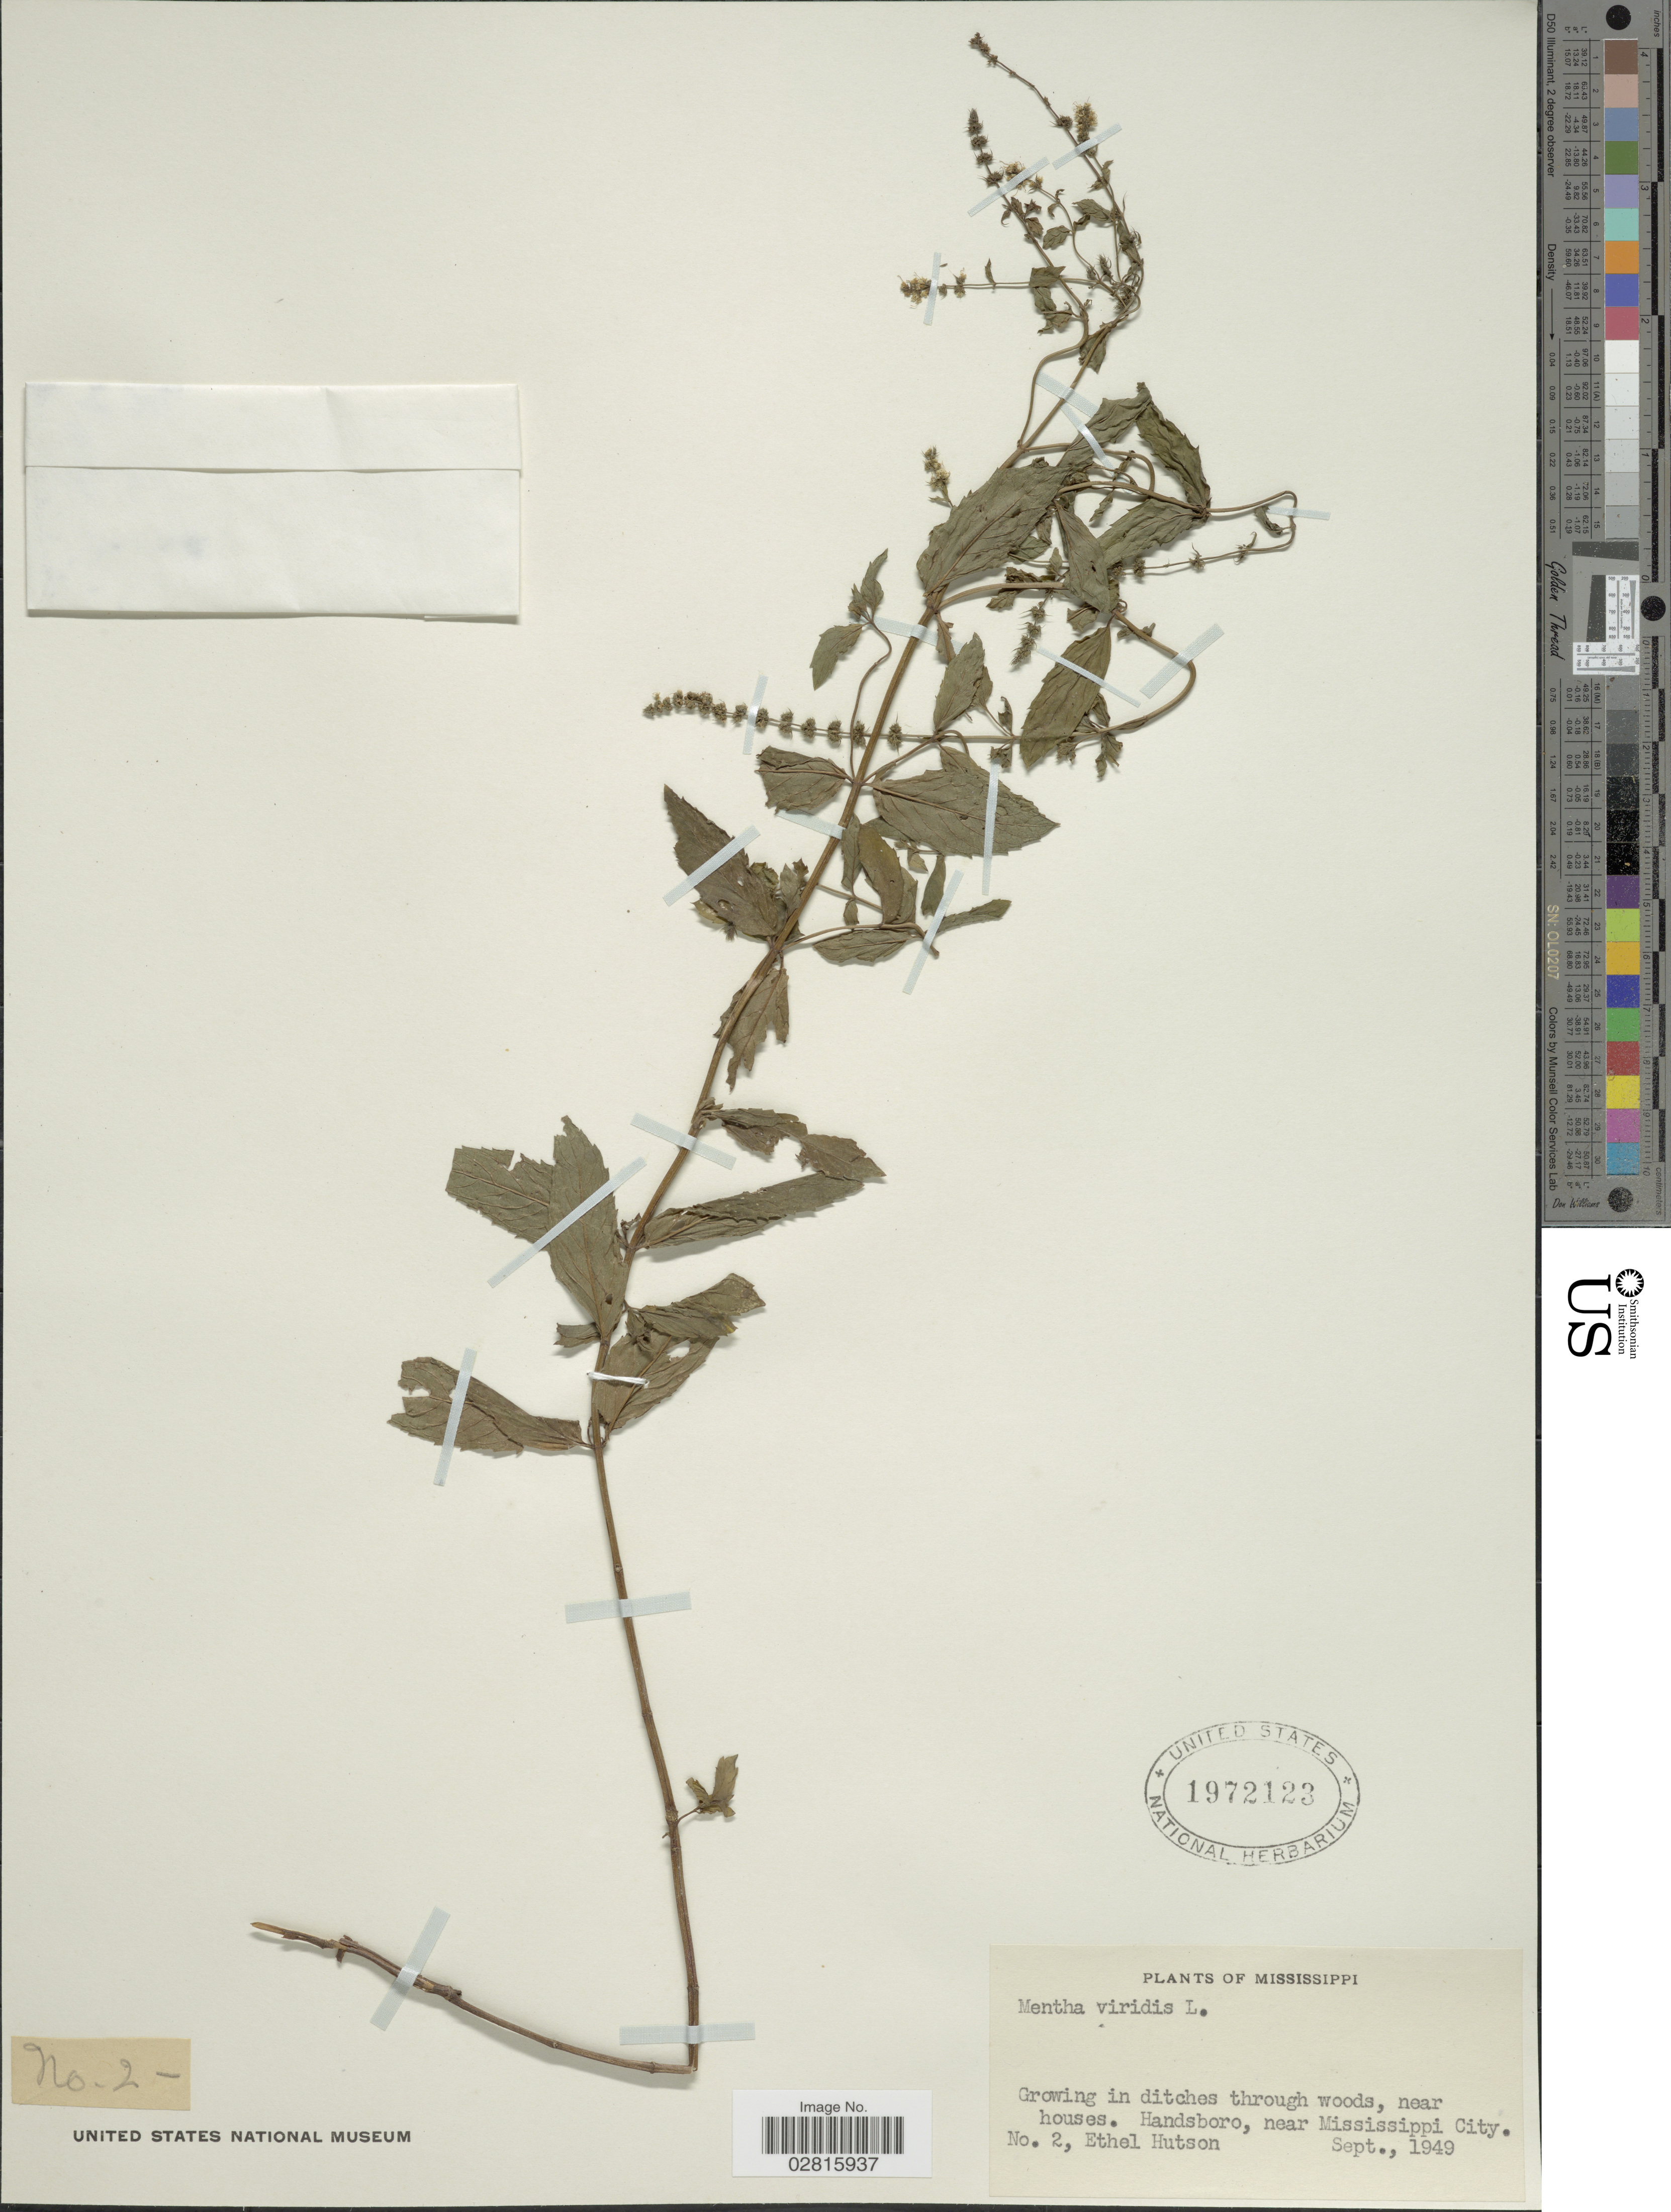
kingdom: Plantae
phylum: Tracheophyta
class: Magnoliopsida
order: Lamiales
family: Lamiaceae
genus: Mentha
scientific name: Mentha viridis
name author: (L.) L.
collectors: E. Hutson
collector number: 2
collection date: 1949-09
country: United States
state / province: Mississippi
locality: Handsboro, near Mississippi City.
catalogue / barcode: US 1972123